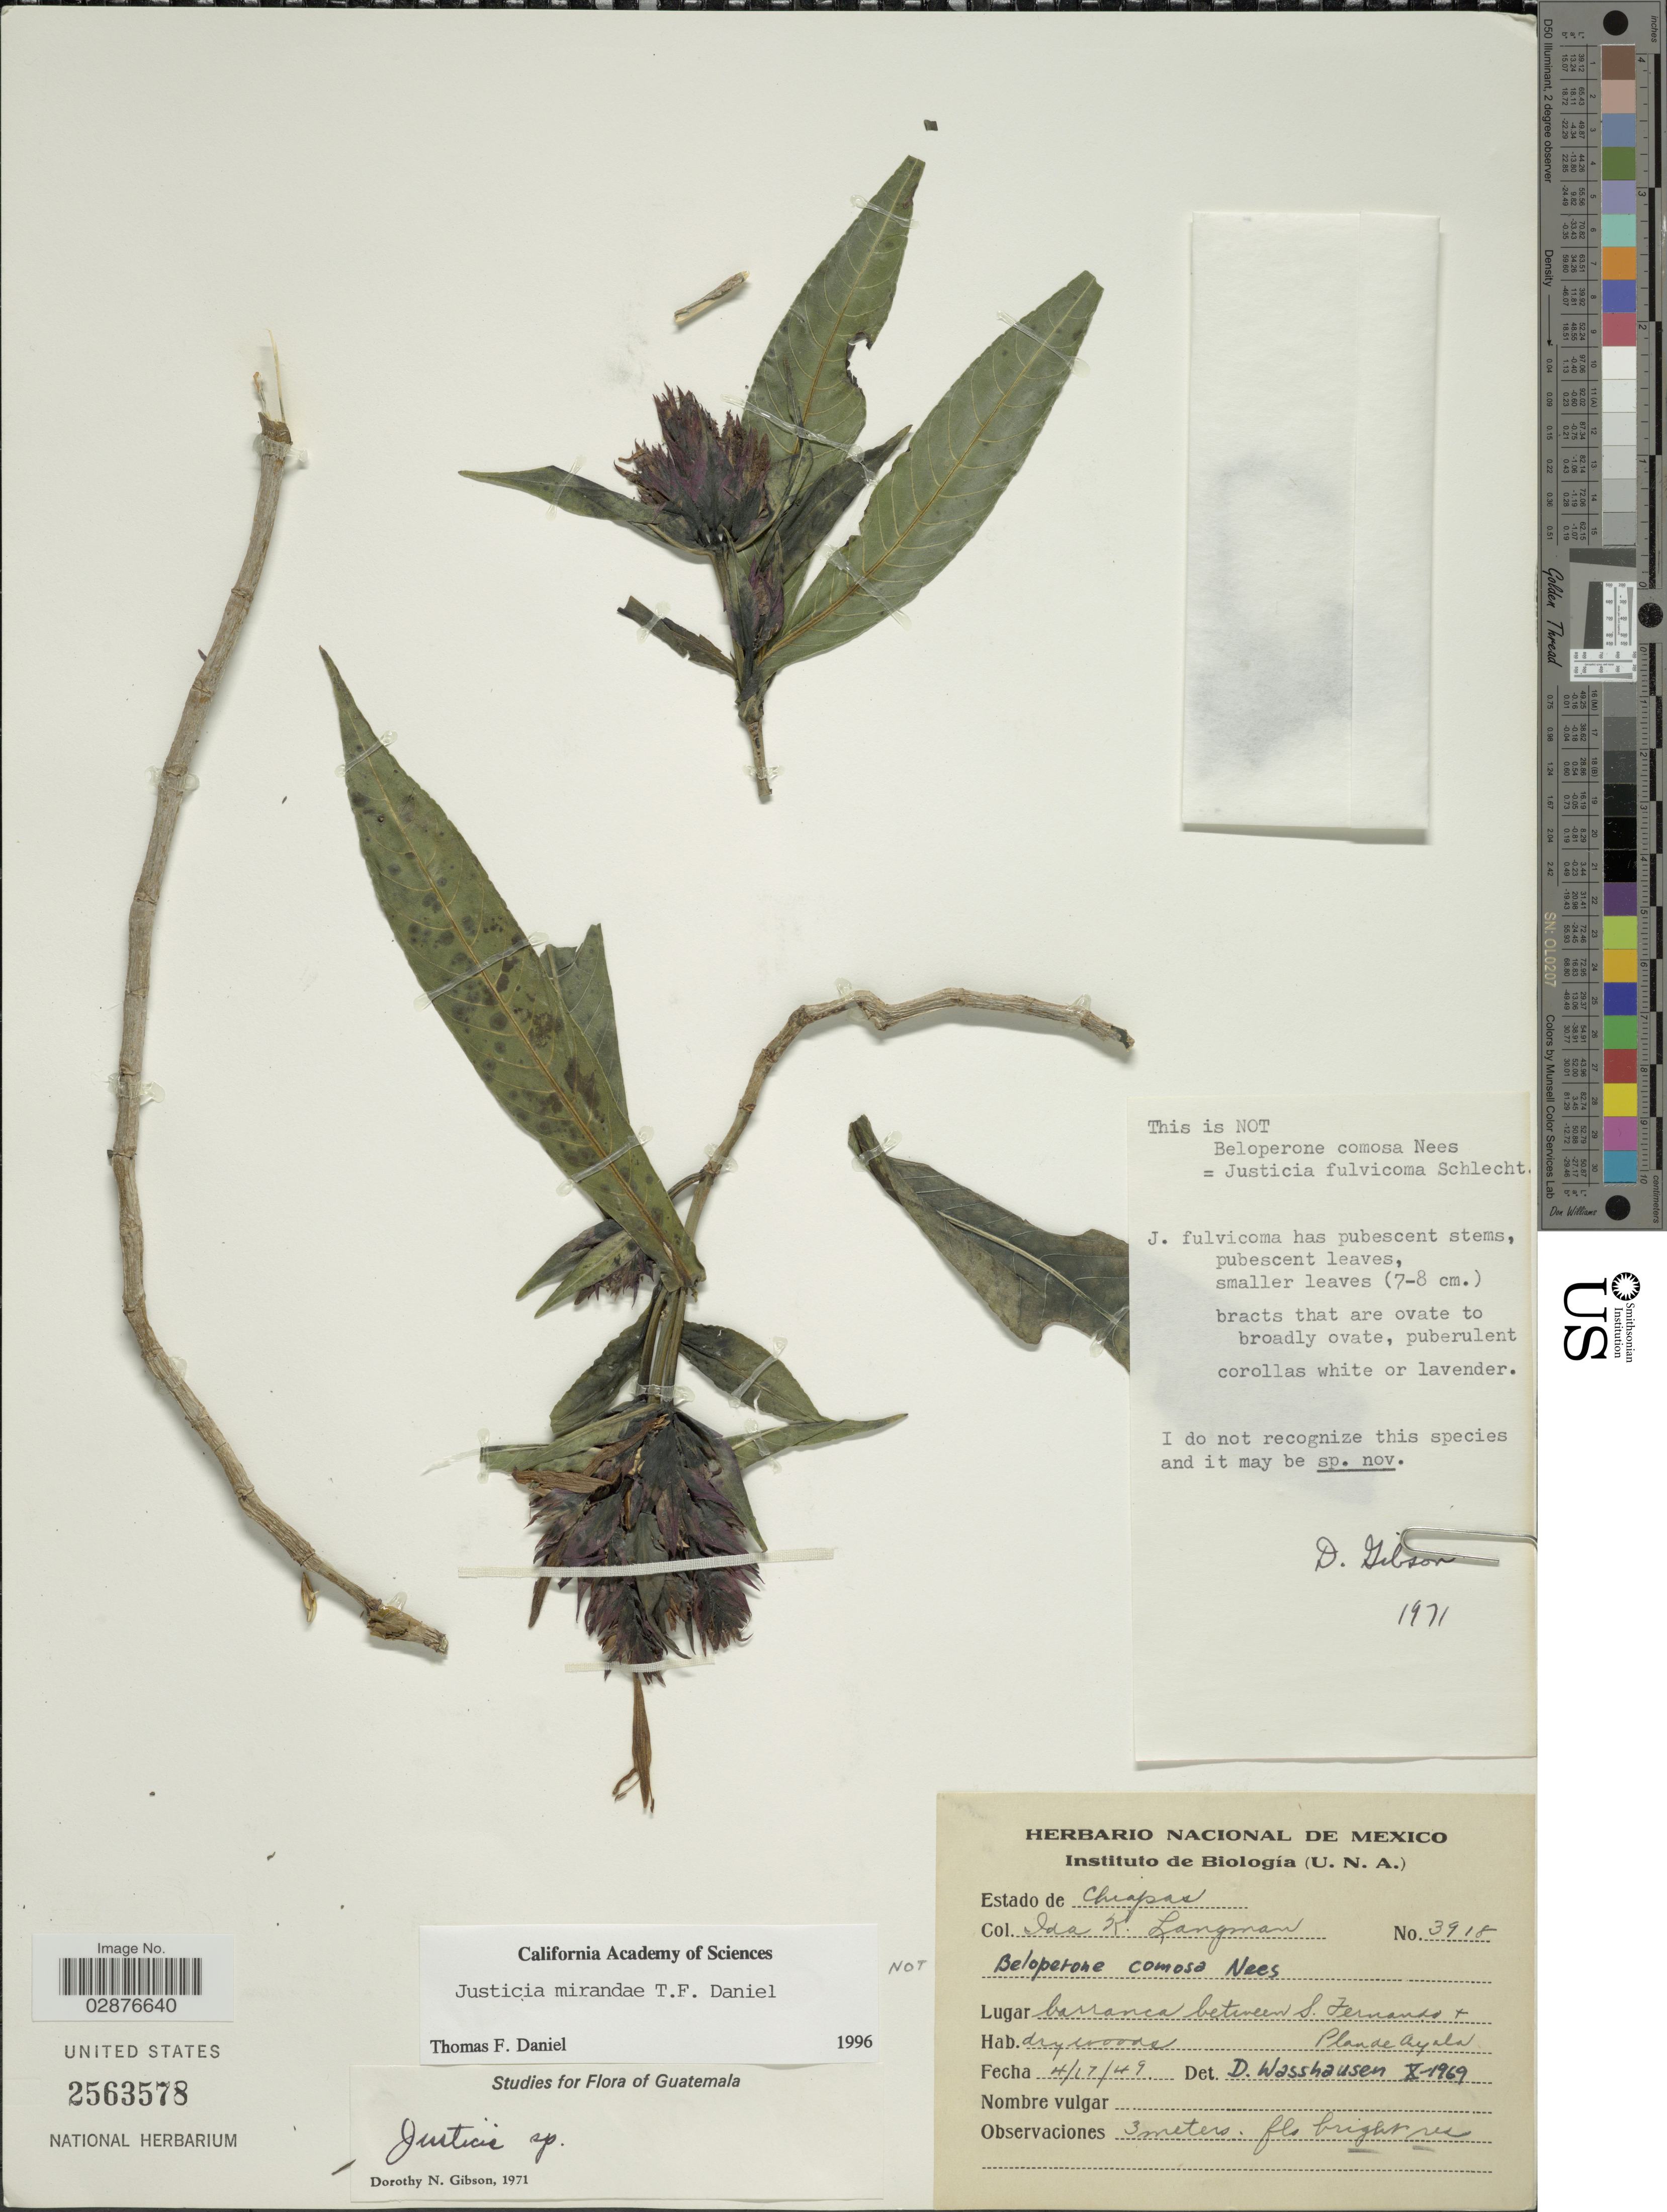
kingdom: Plantae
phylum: Tracheophyta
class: Magnoliopsida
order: Lamiales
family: Acanthaceae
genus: Justicia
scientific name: Justicia mirandae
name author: T.F. Daniel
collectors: I. K. Langman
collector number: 3918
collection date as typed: Transcribed d/m/y: 17/4/49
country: Mexico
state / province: Chiapas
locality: Barranca between S. Fernandes & Plan de Ayala.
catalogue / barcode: US 2563578